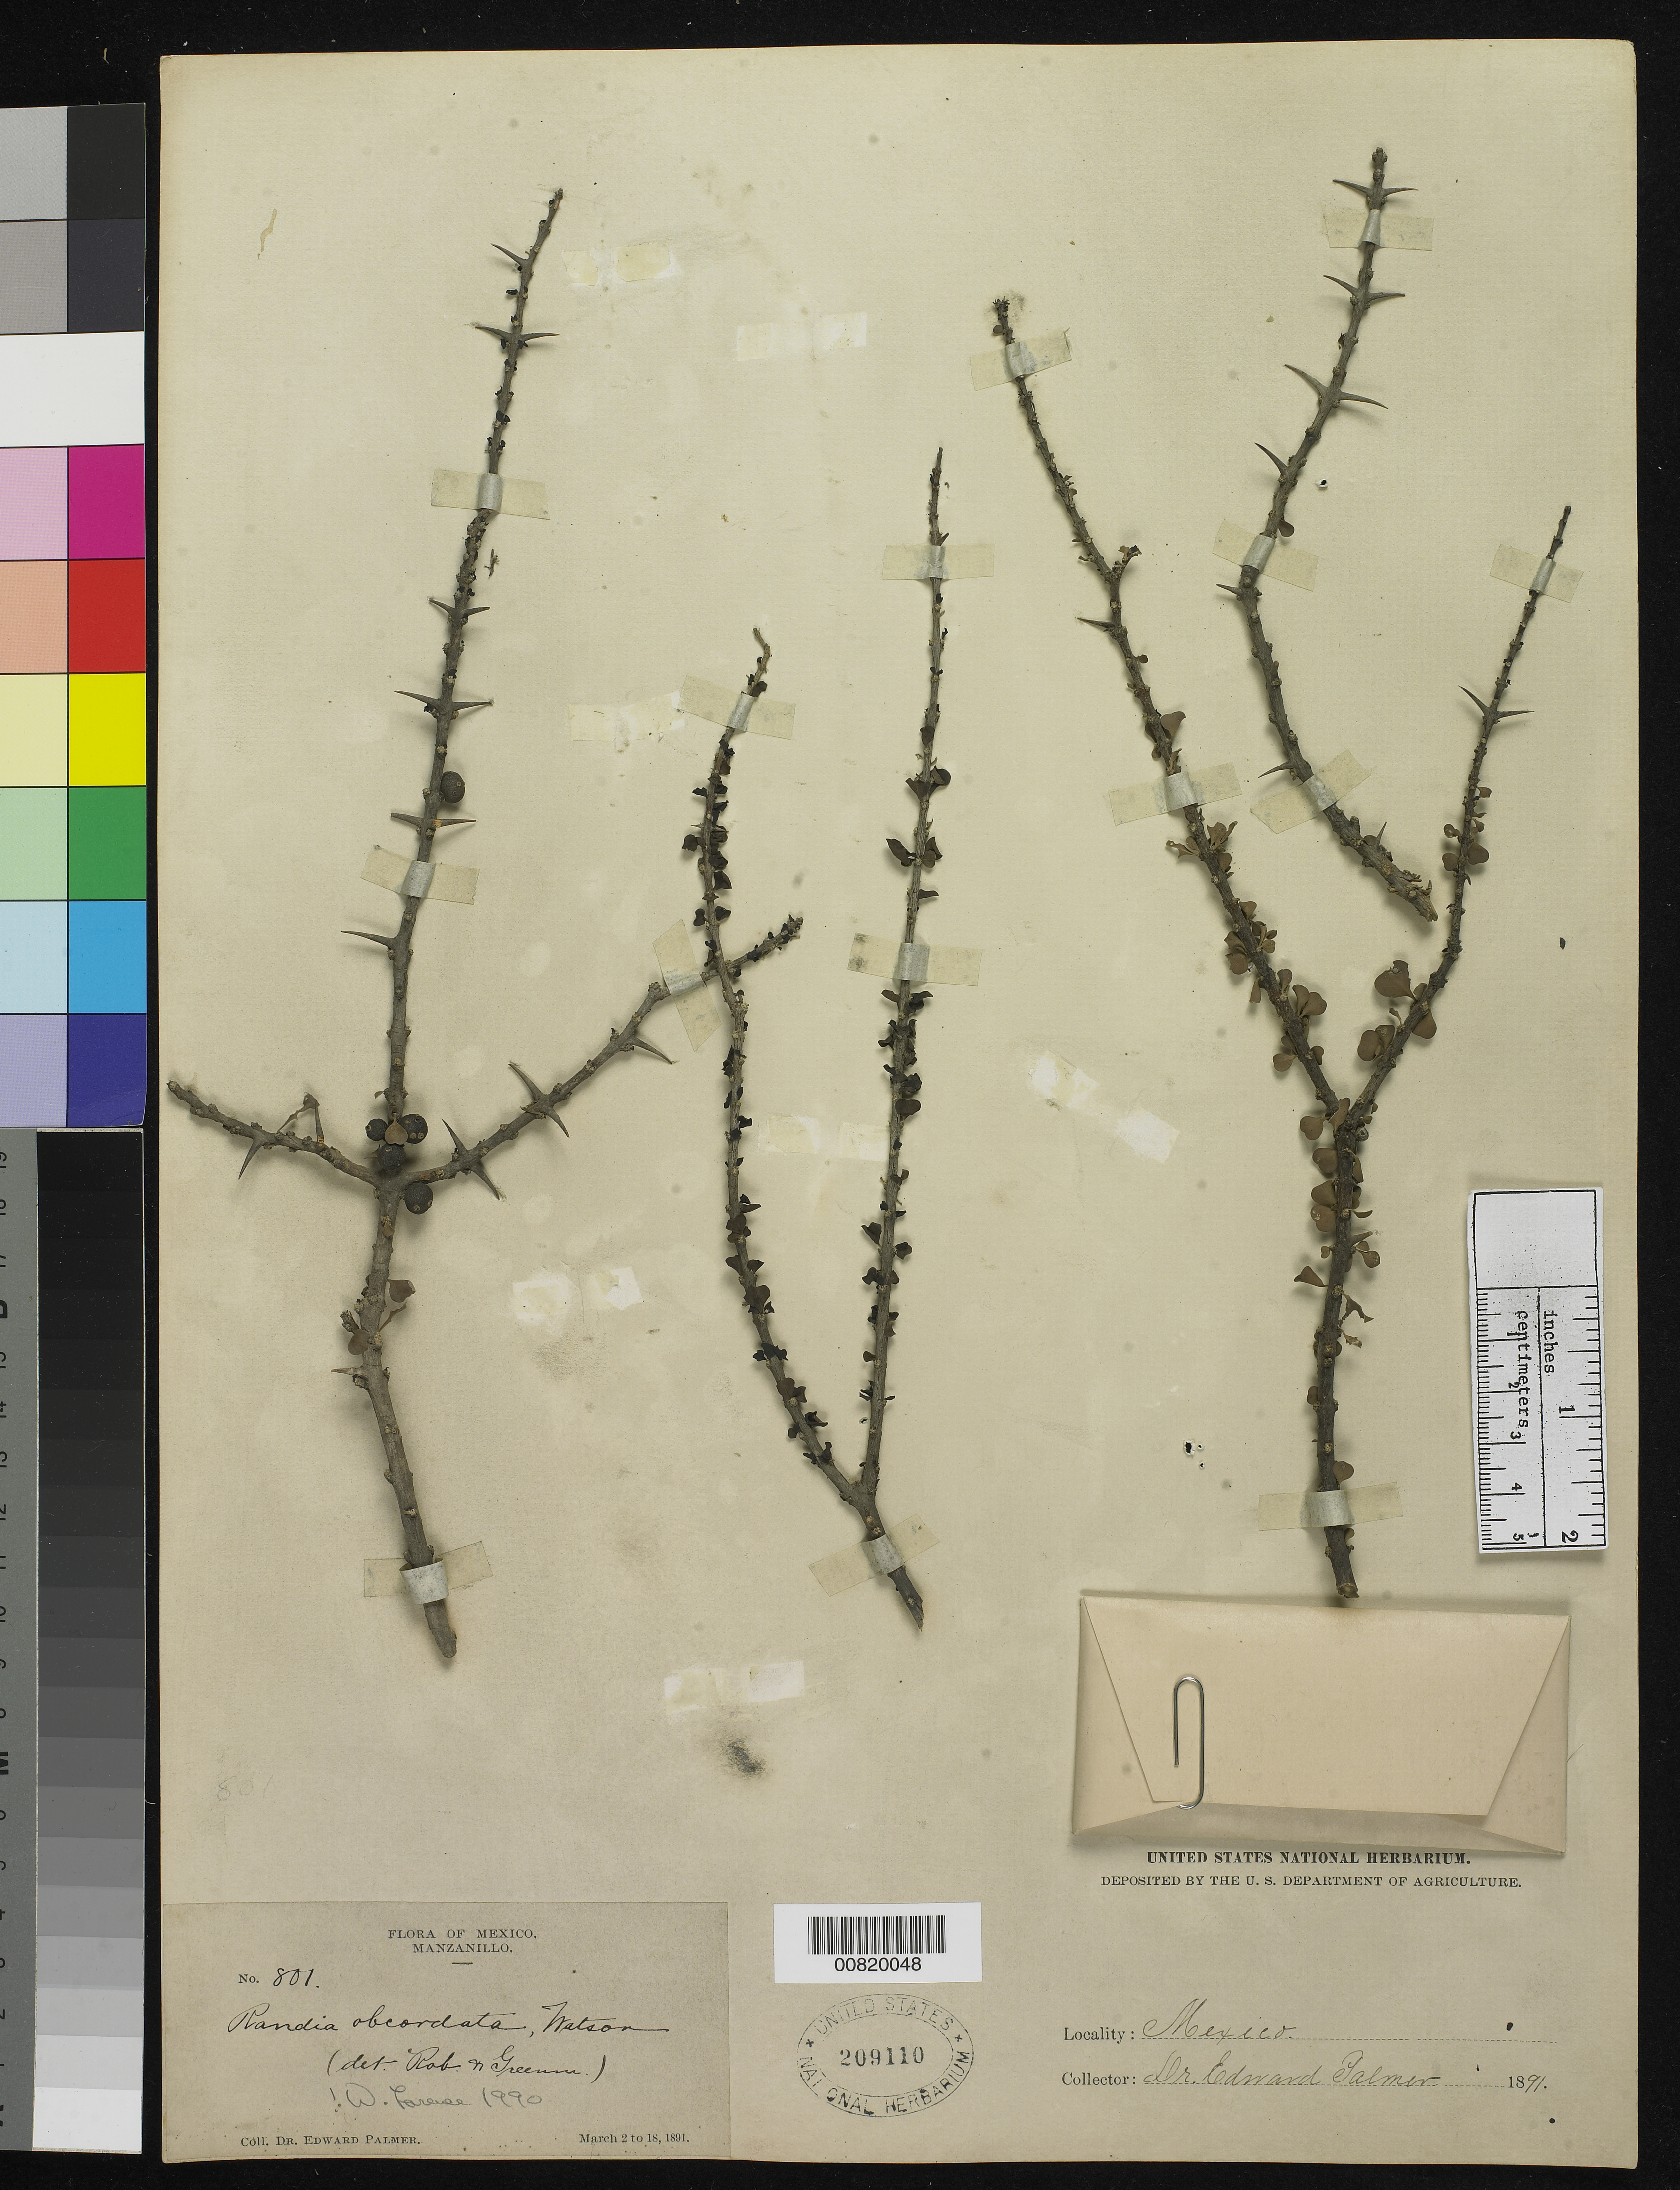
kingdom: Plantae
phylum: Tracheophyta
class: Magnoliopsida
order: Gentianales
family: Rubiaceae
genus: Randia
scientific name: Randia obcordata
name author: S. Watson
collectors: E. Palmer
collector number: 801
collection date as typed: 02 Mar 1891 to 18 Mar 1891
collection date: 1891-03-02/1891-03-18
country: Mexico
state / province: Colima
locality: Manzanillo, Colima.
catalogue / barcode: US 209110